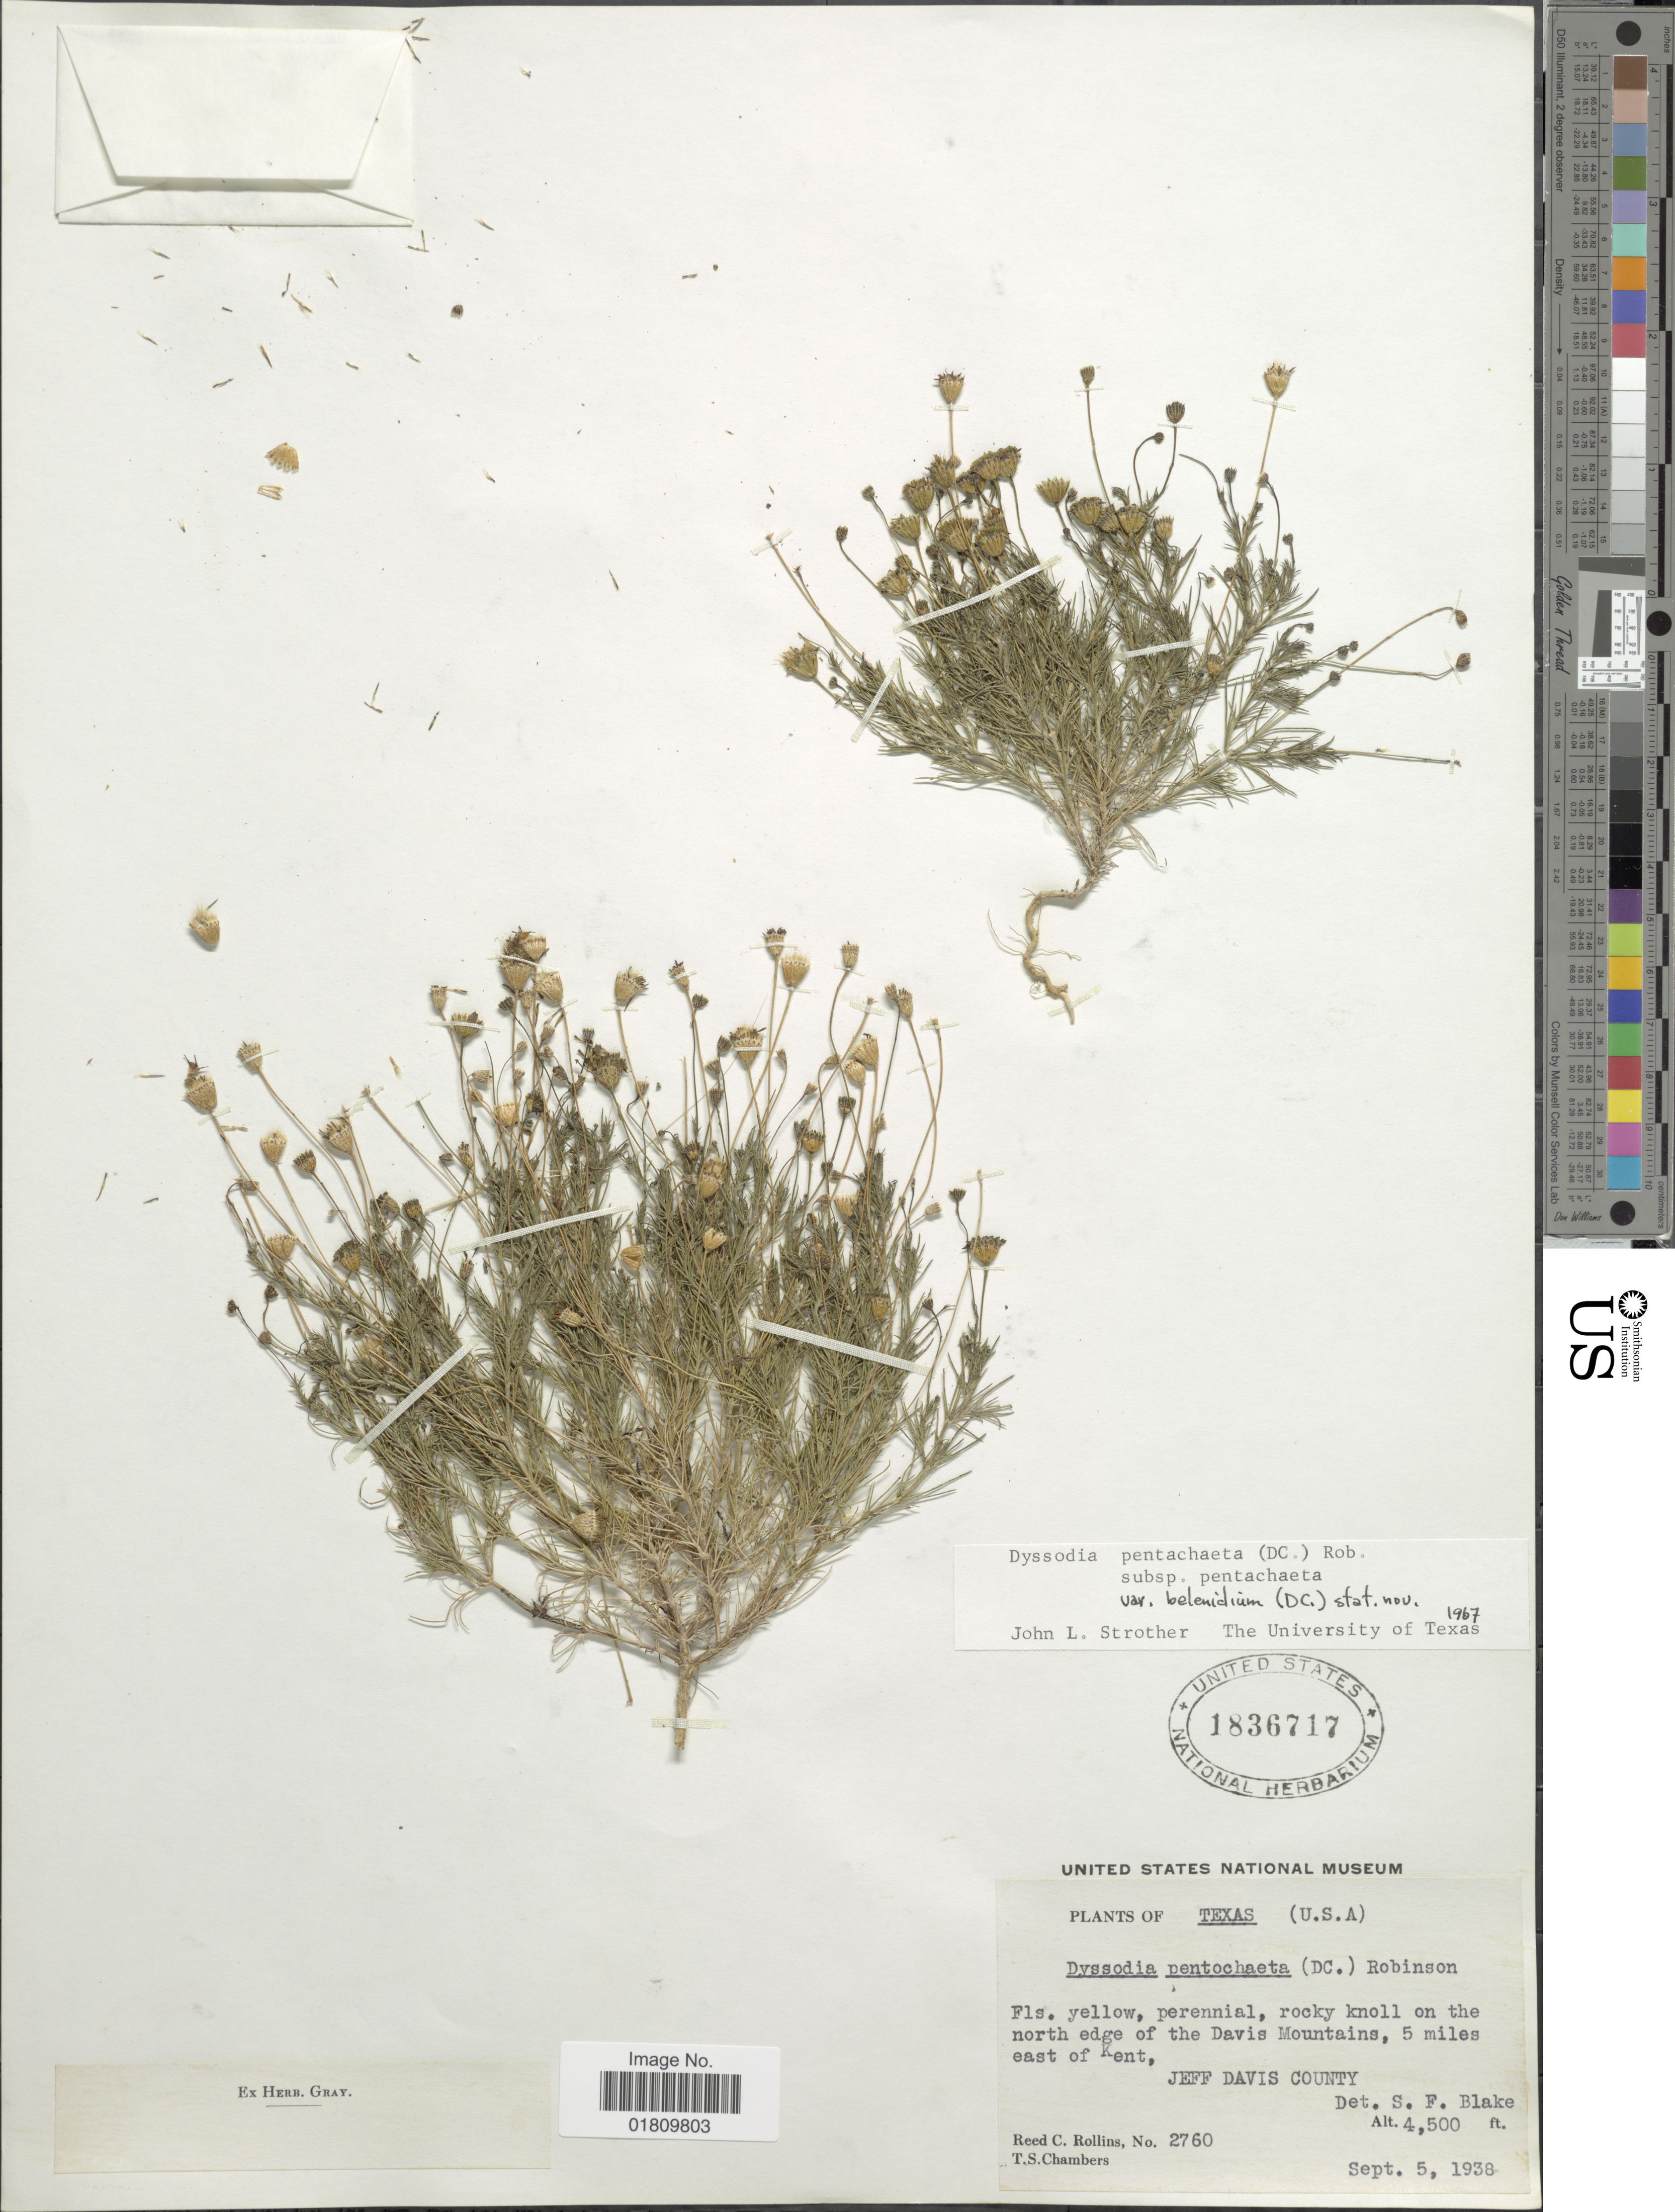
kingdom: Plantae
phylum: Tracheophyta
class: Magnoliopsida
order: Asterales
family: Asteraceae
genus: Thymophylla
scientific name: Thymophylla pentachaeta var. belenidium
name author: (DC.) Strother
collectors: R. C. Rollins & T. Chambers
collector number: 2760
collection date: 1938-09-05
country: United States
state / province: Texas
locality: Rocky knoll on the north edge of the Davis Mountains, 5 miles east of Kent, Jeff Davis County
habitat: rocky knoll on the edge of Davis Mountains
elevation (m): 1372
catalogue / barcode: US 1836717